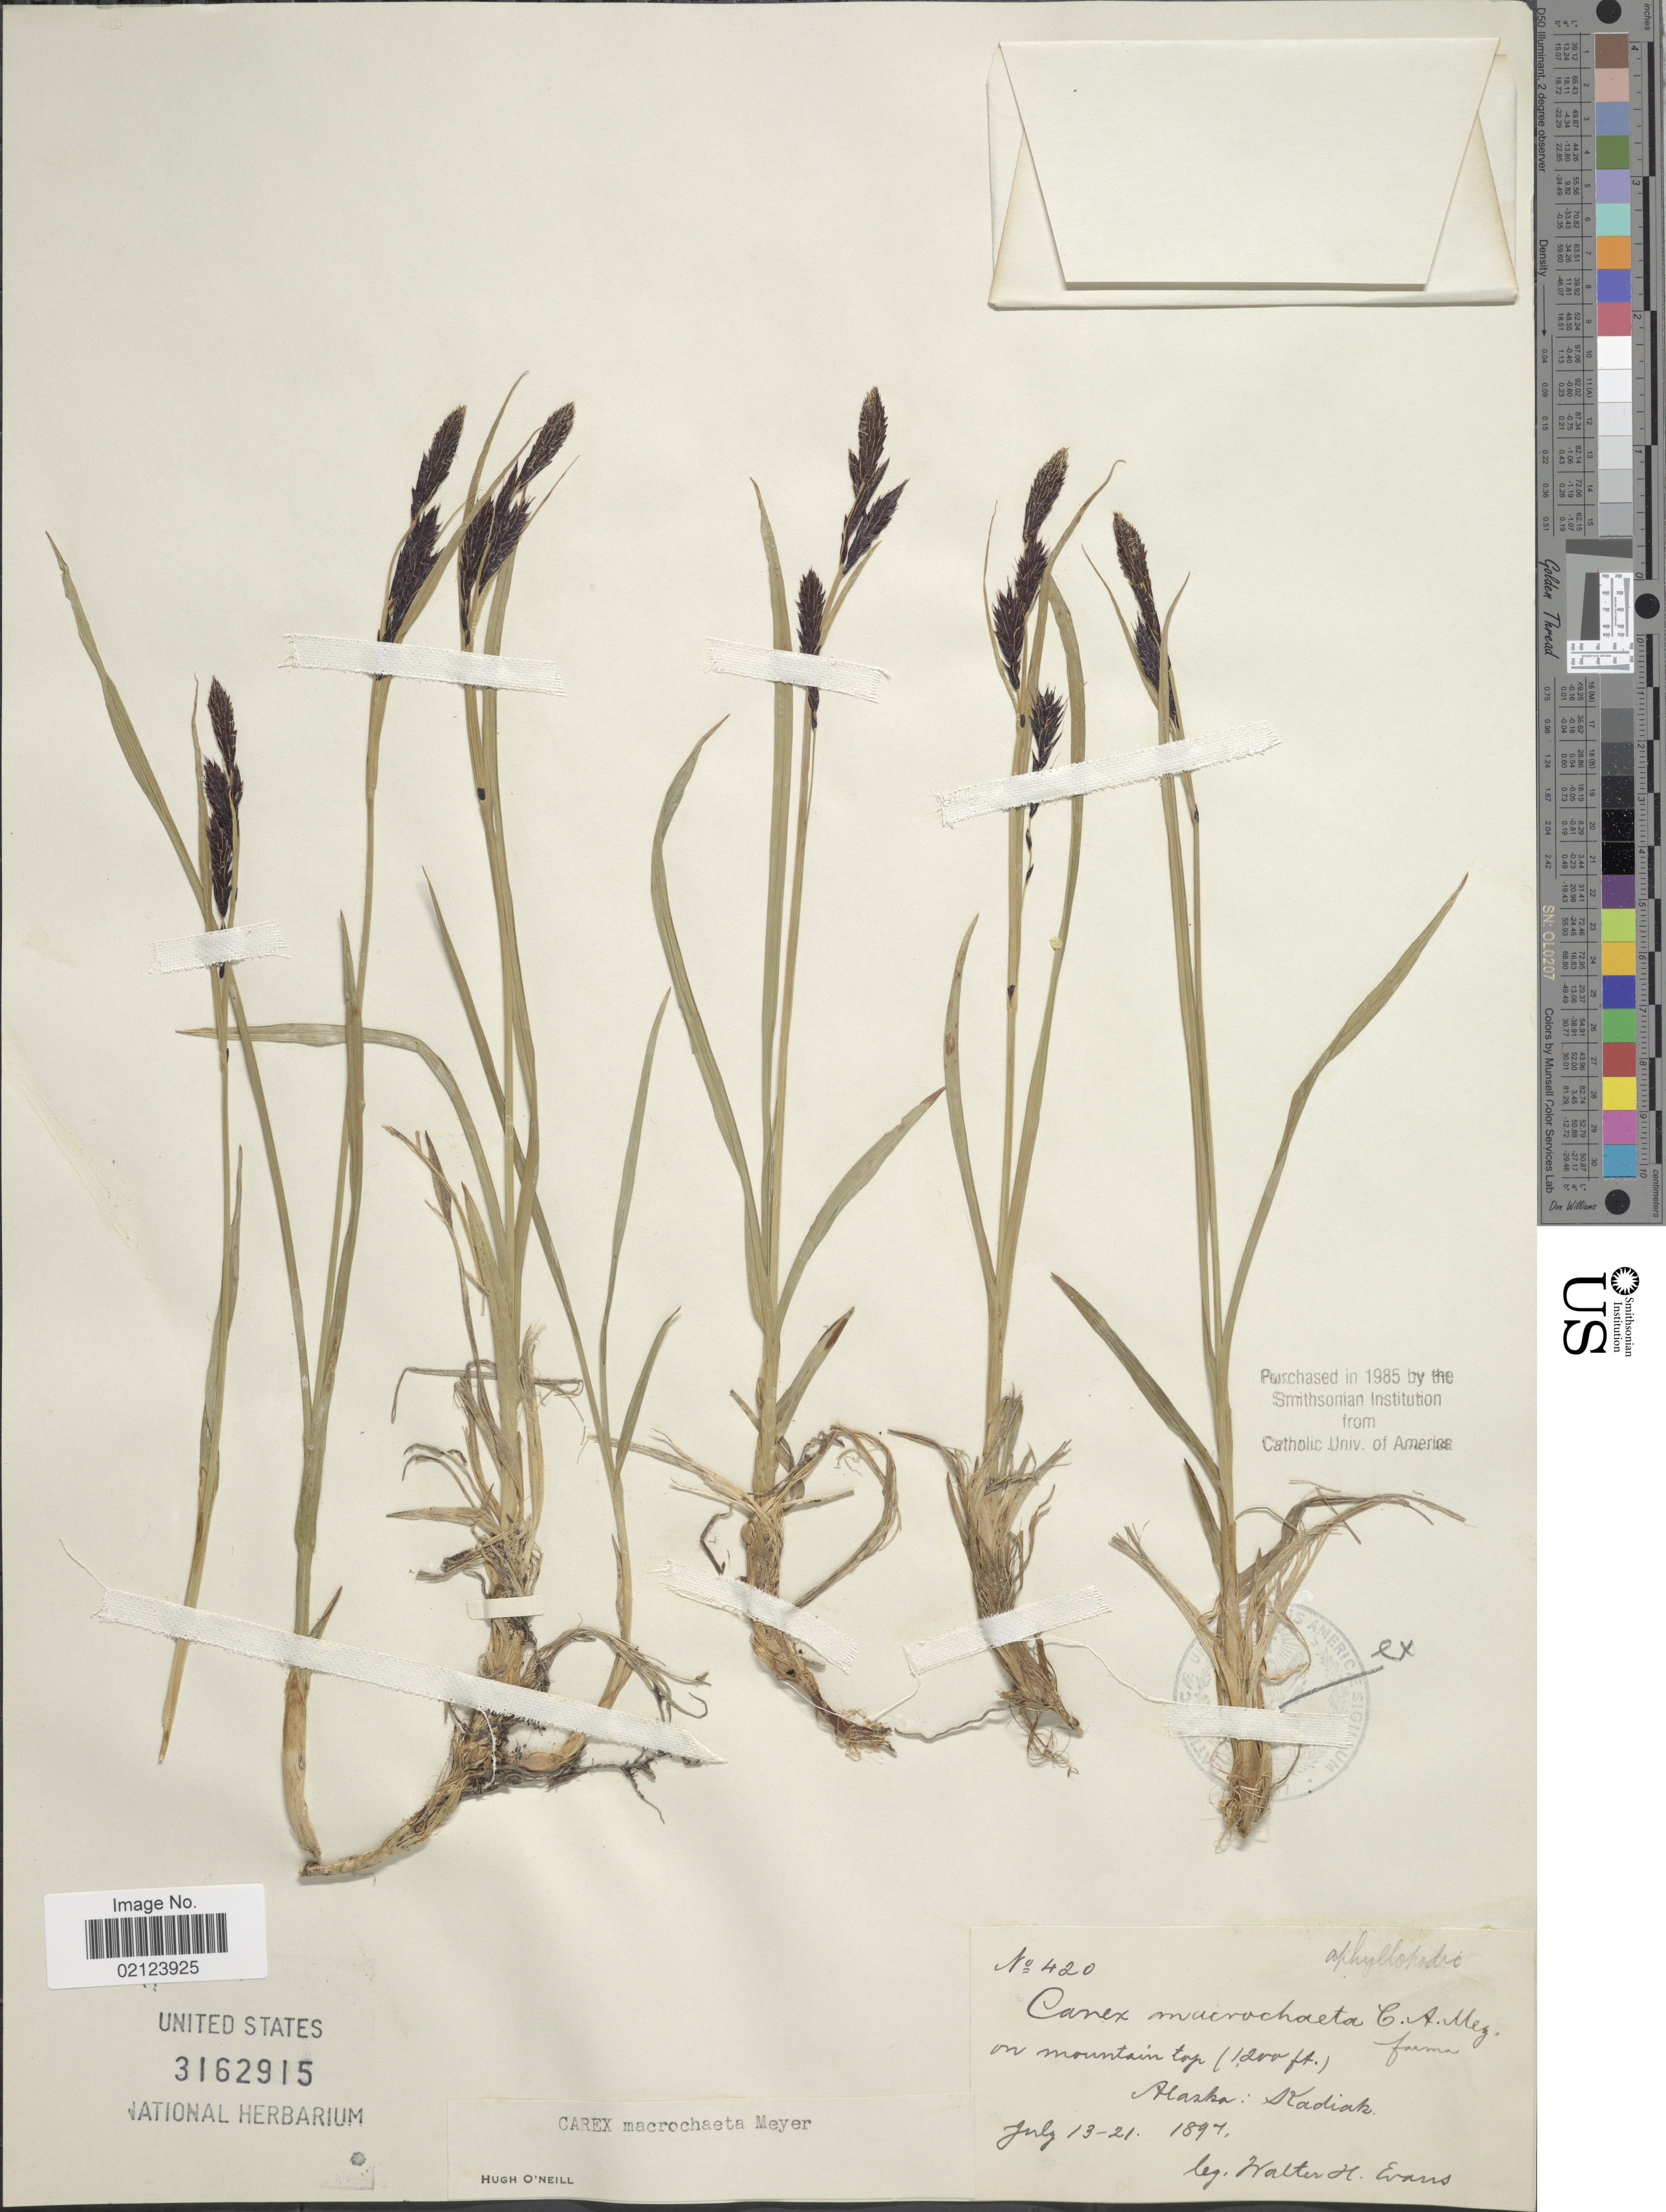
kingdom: Plantae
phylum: Tracheophyta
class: Liliopsida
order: Poales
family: Cyperaceae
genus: Carex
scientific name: Carex macrochaeta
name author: C.A. Mey.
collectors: W. H. Evans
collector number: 420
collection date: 1897-07-13/1897-07-21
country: United States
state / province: Alaska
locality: Kodiak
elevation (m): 366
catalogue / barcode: US 3162915